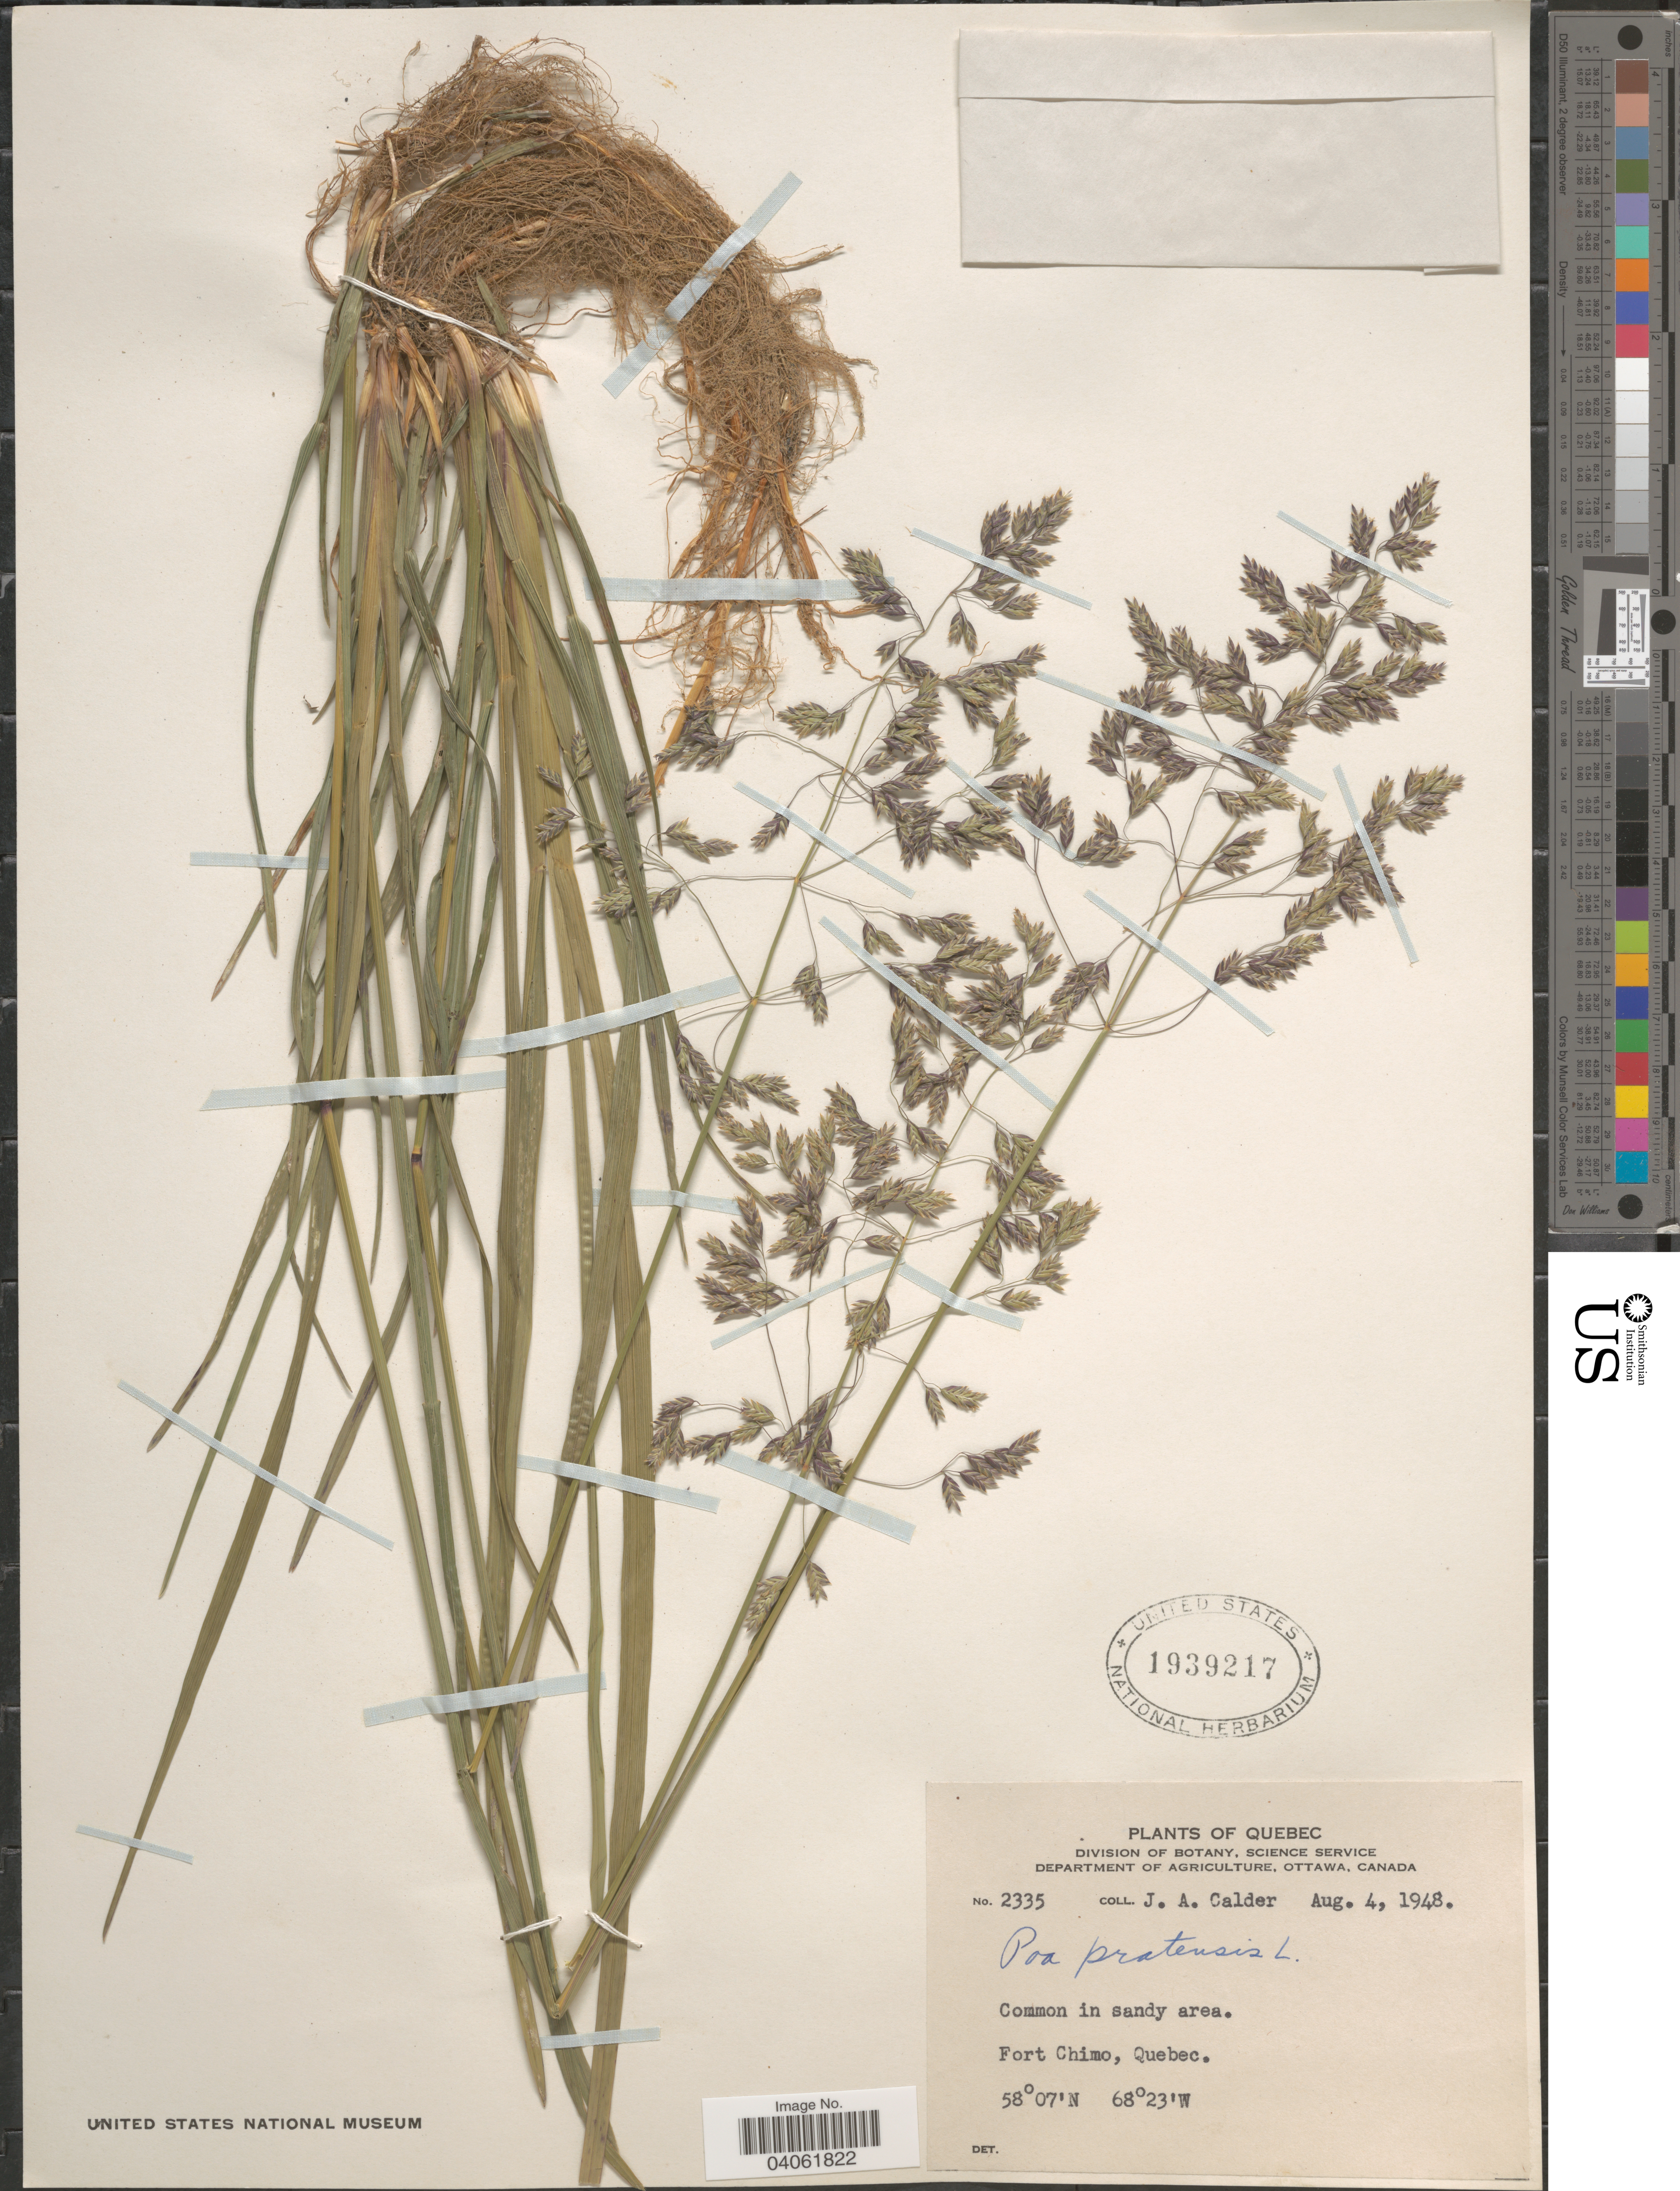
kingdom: Plantae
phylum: Tracheophyta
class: Liliopsida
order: Poales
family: Poaceae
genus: Poa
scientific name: Poa pratensis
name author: L.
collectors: J. A. Calder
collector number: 2335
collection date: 1948-08-04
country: Canada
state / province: Quebec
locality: Fort Chimo.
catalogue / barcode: US 1939217